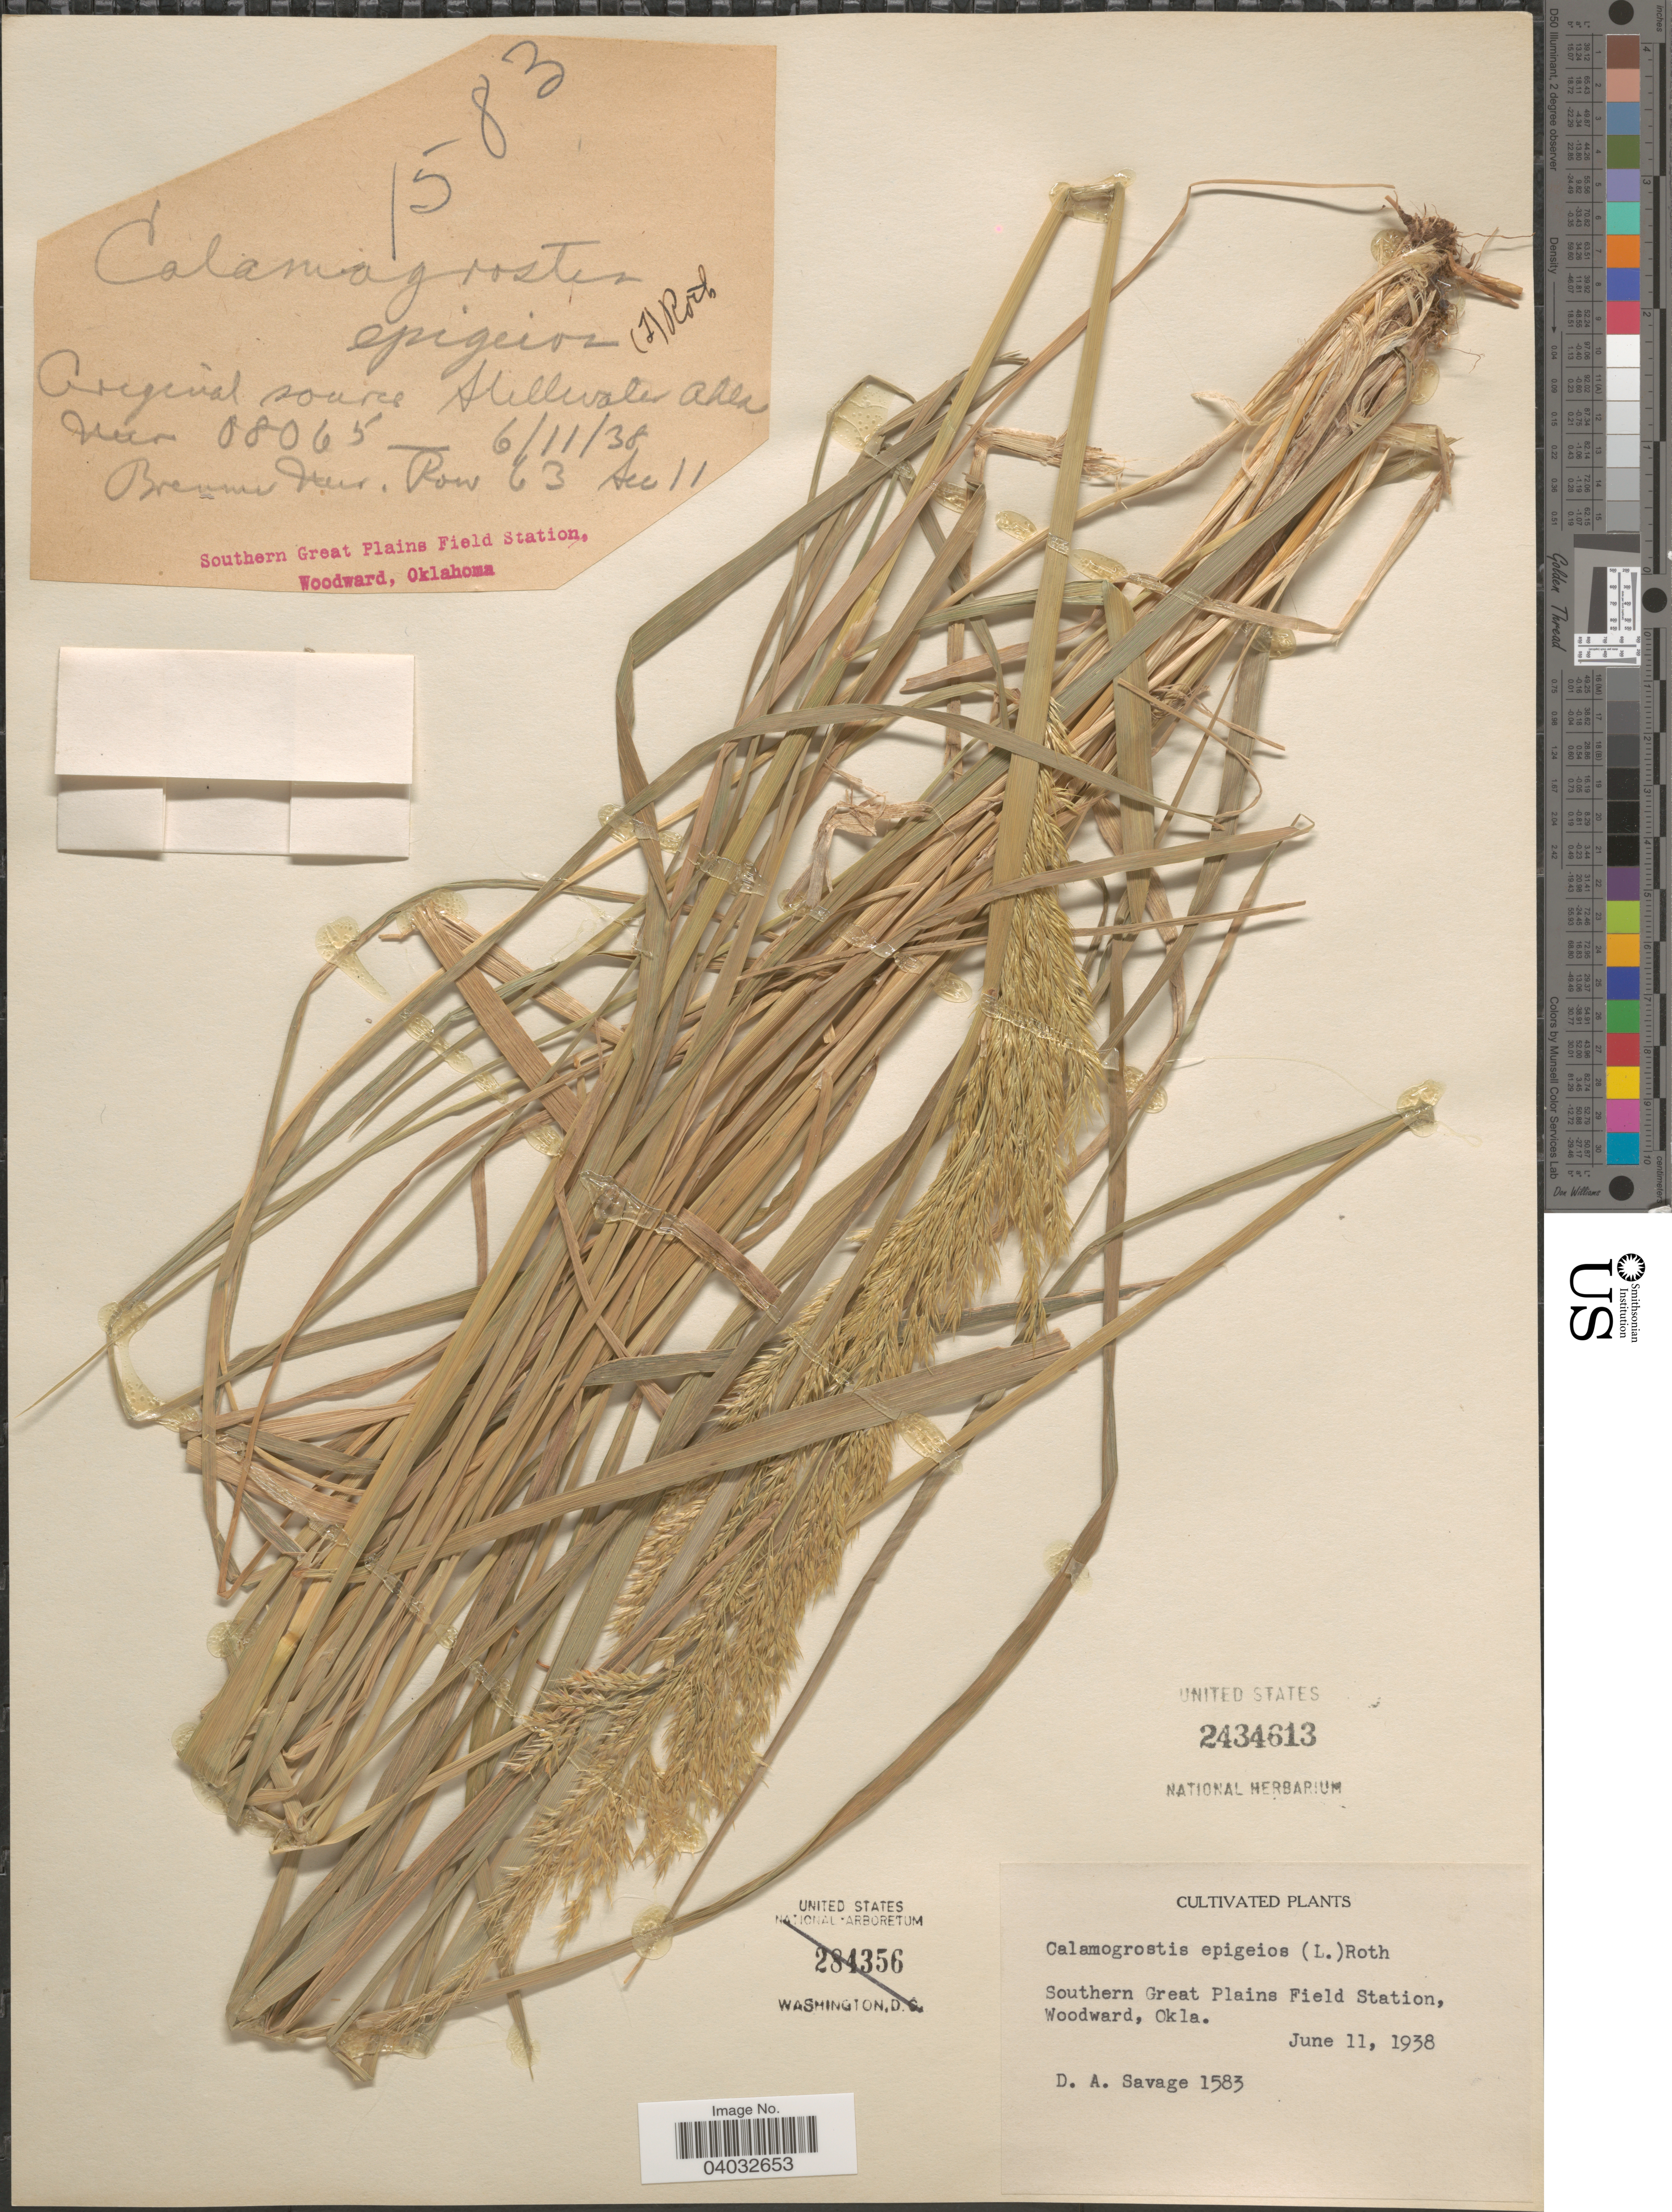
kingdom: Plantae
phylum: Tracheophyta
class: Liliopsida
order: Poales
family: Poaceae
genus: Calamagrostis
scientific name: Calamagrostis epigeios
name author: (L.) Roth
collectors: D. Savage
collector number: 1583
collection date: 1938-06-11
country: United States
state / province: Oklahoma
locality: Southern Great Plains Field Station, Woodward.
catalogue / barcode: US 2434613